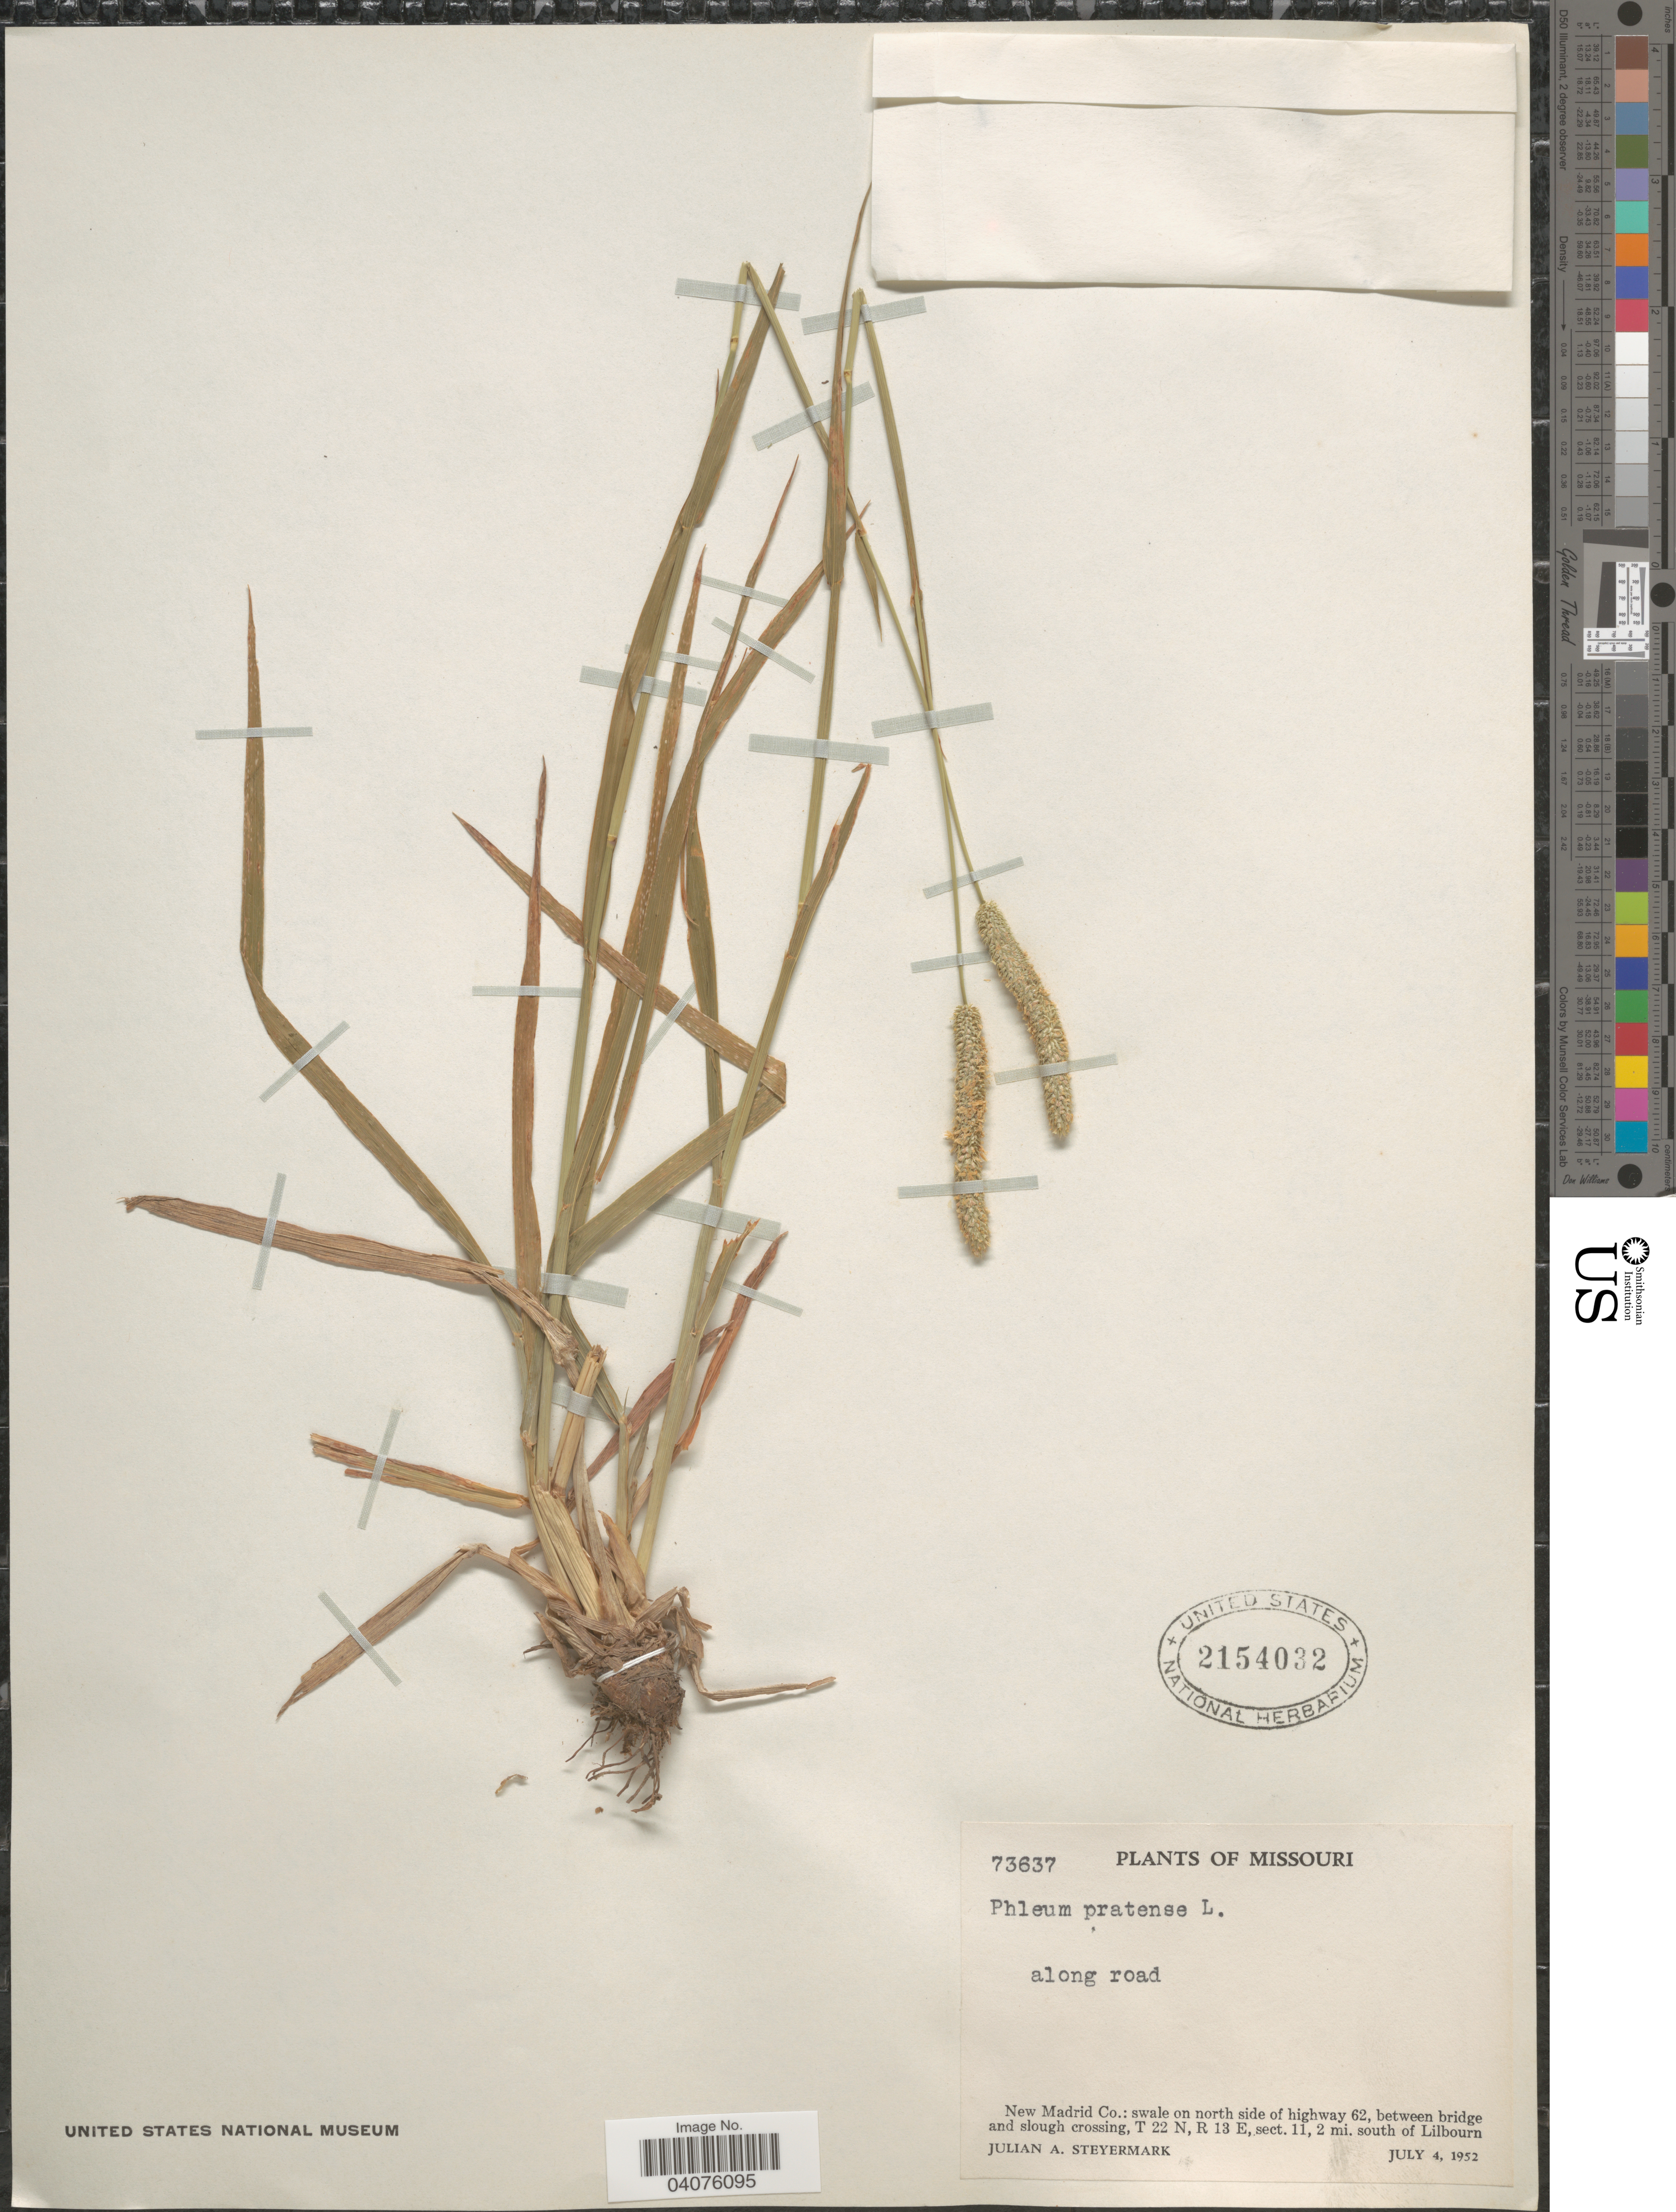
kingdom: Plantae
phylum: Tracheophyta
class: Liliopsida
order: Poales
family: Poaceae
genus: Phleum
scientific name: Phleum pratense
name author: L.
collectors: J. Steyermark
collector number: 73637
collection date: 1952-07-04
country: United States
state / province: Missouri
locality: New Madrid Co.: swale on north side of highway 62, between bridge and slough crossing, T 22 N, R 13 E, sect. 11, 2 mi. south of Lilbourn.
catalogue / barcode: US 2154032